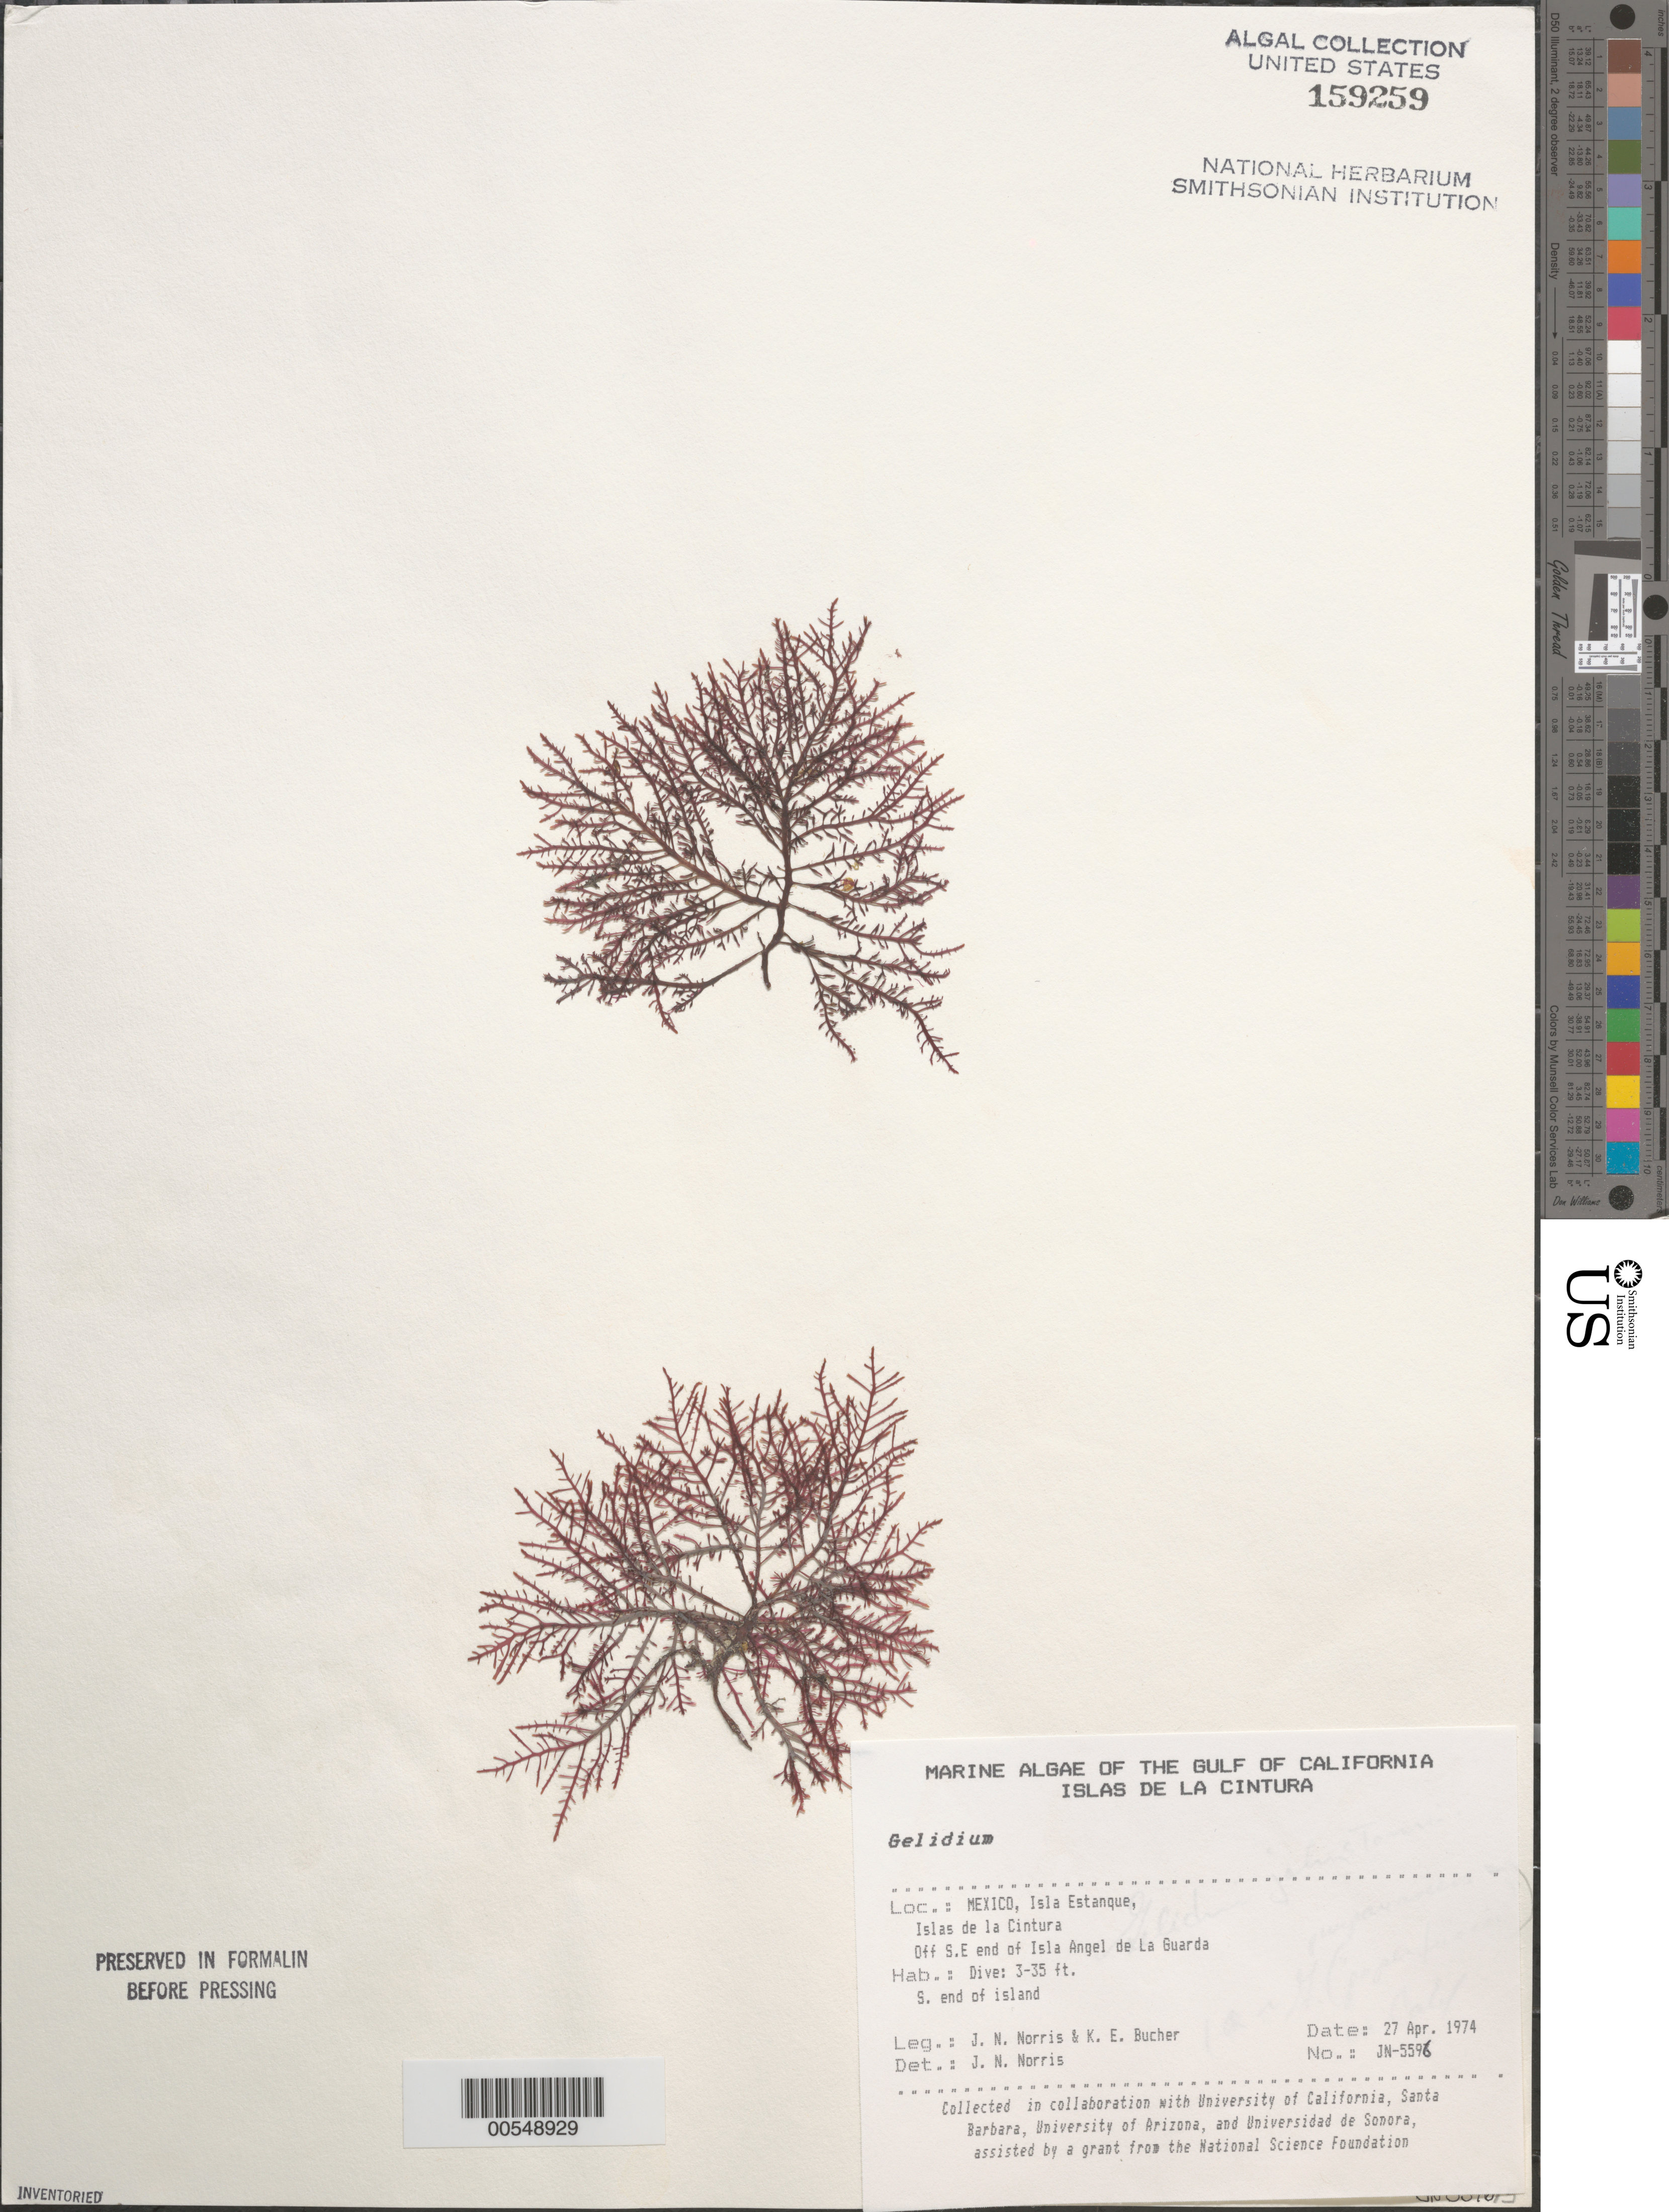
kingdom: Plantae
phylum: Rhodophyta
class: Florideophyceae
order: Gelidiales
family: Gelidiaceae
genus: Gelidium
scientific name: Gelidium sp.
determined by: Norris, James N.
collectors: J. N. Norris & K. E. Bucher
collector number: JN-5596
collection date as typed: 27 Apr 1974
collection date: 1974-04-27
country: Mexico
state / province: Baja California Norte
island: Isla Estanque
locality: Off Isla Angel de la Guarda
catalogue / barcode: US 159259